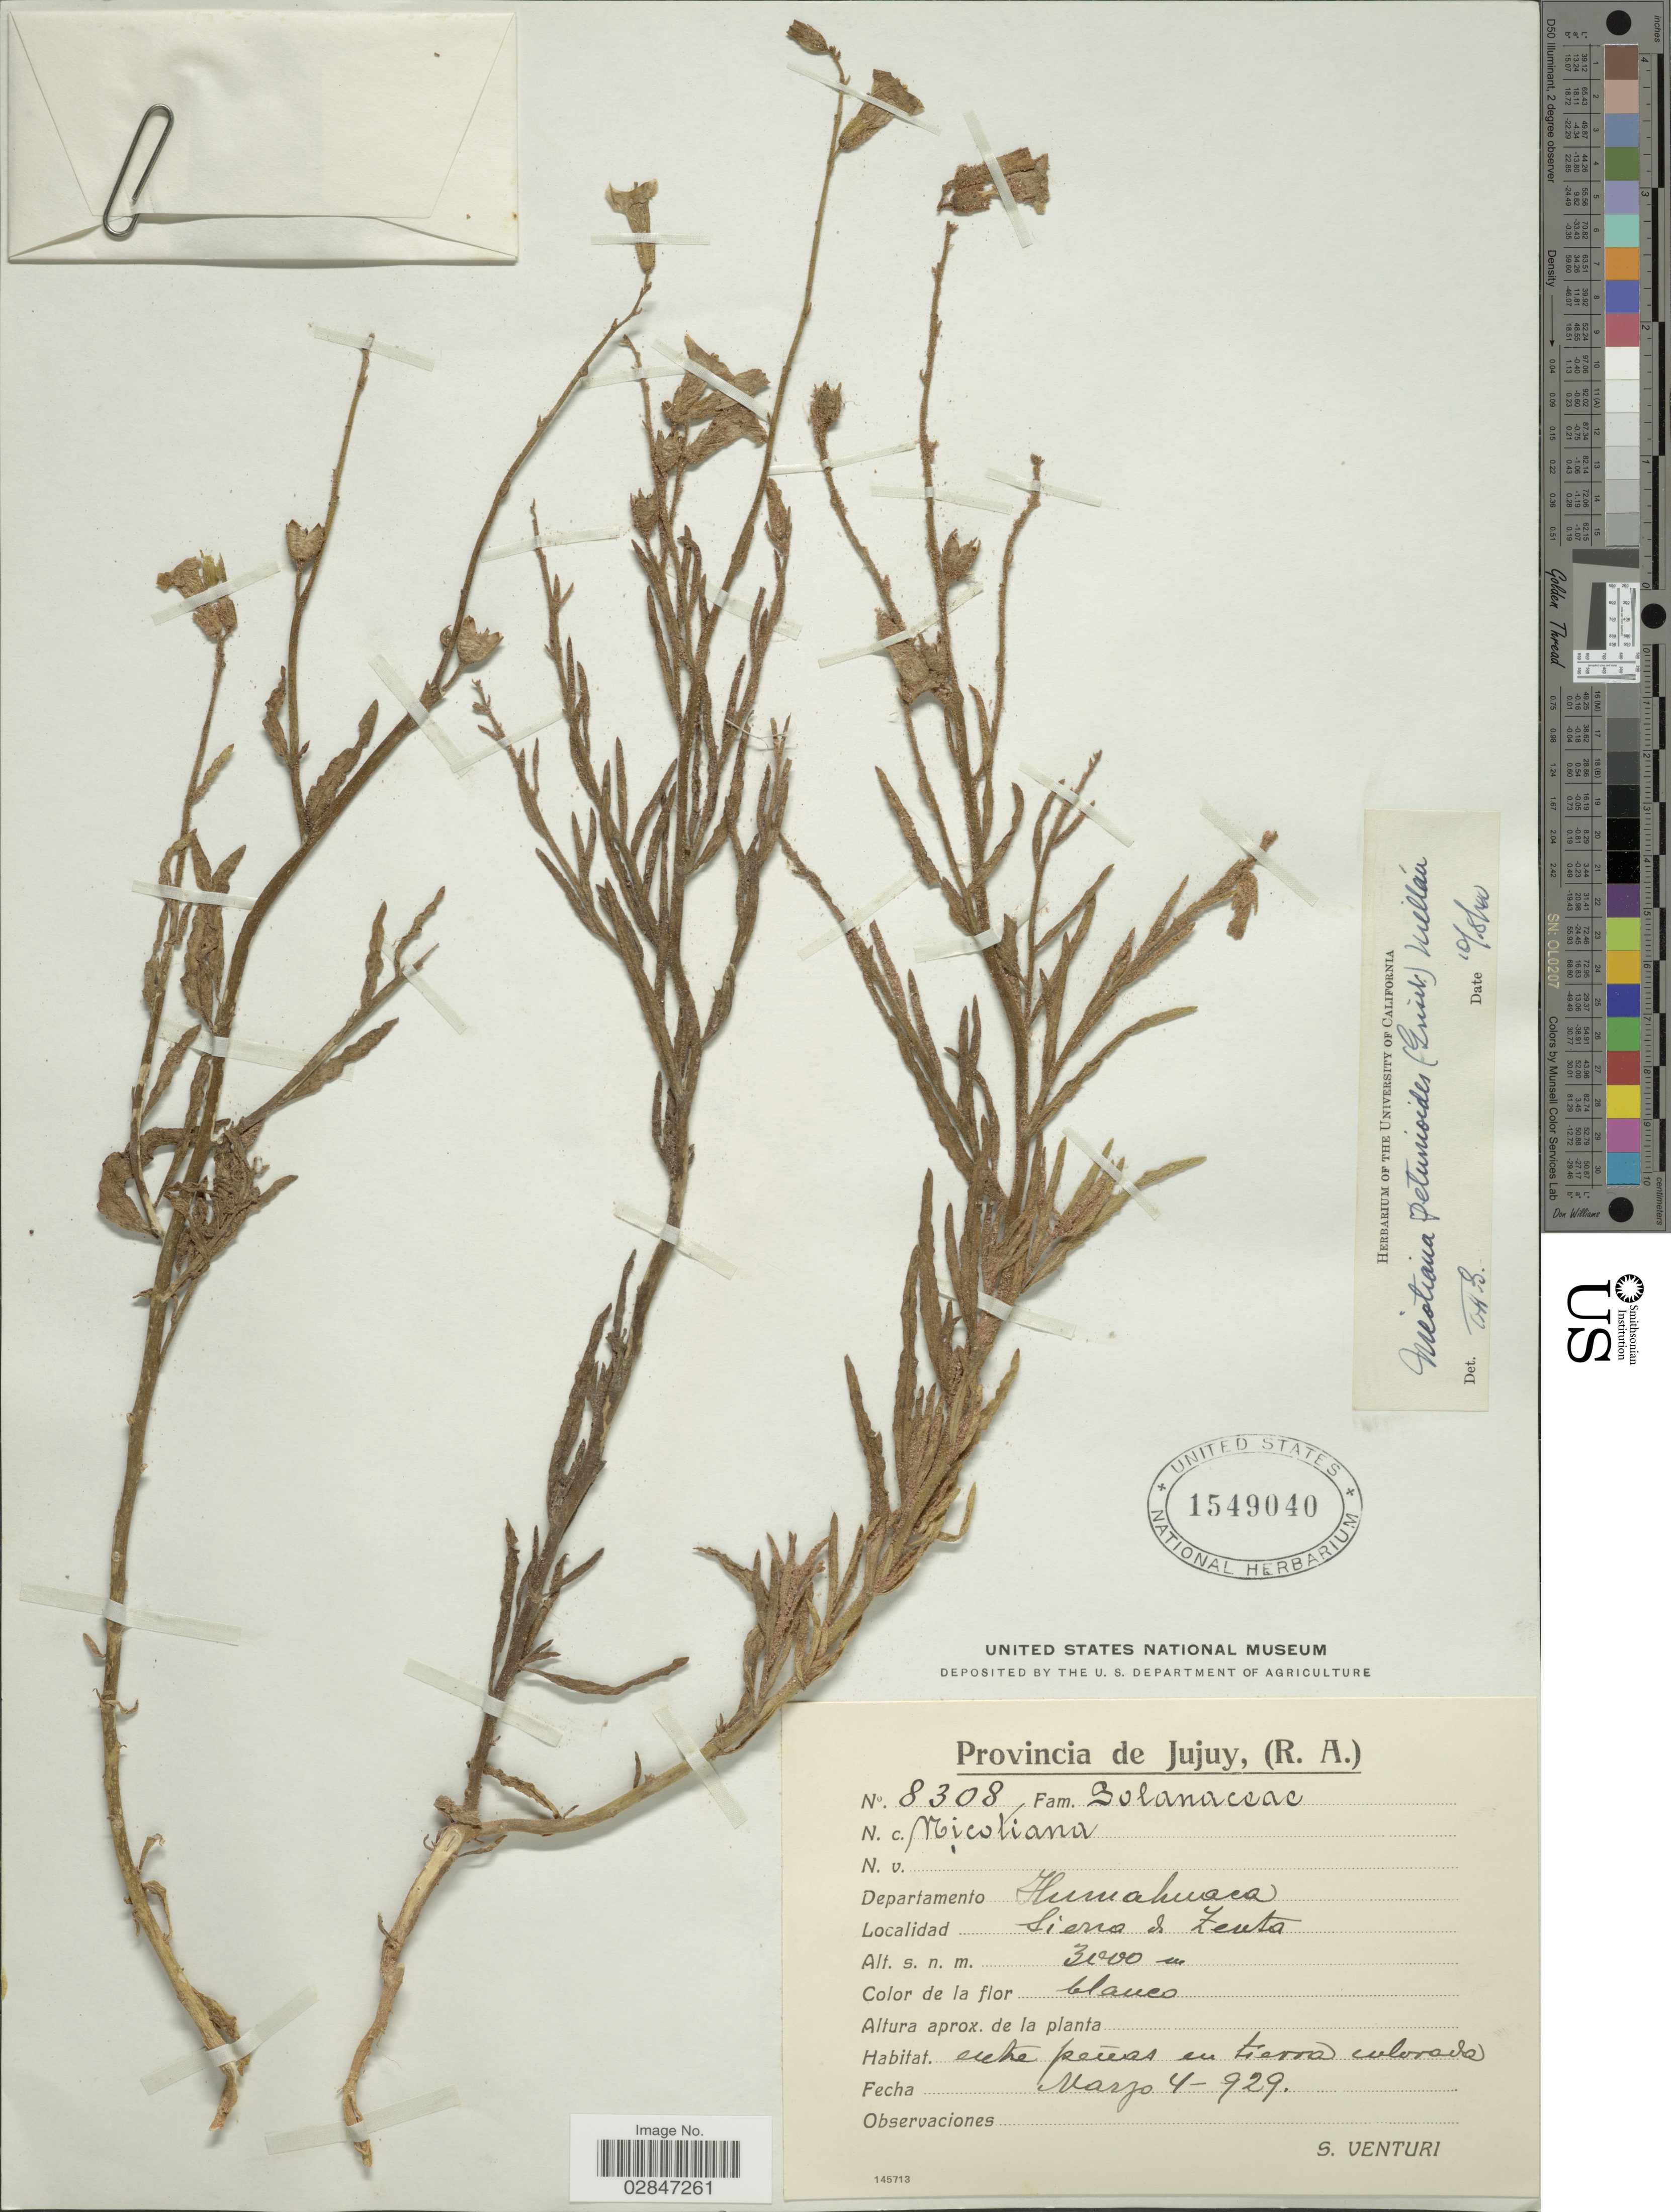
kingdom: Plantae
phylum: Tracheophyta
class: Magnoliopsida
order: Solanales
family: Solanaceae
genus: Nicotiana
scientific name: Nicotiana petunioides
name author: (Griseb.) Millán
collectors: S. Venturi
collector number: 8308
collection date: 1929-03-04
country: Argentina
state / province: Jujuy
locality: Provincia de Jujuy, (R. A.) Departamento Humahuaca, Sierra de Zenta.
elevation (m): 3000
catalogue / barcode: US 1549040